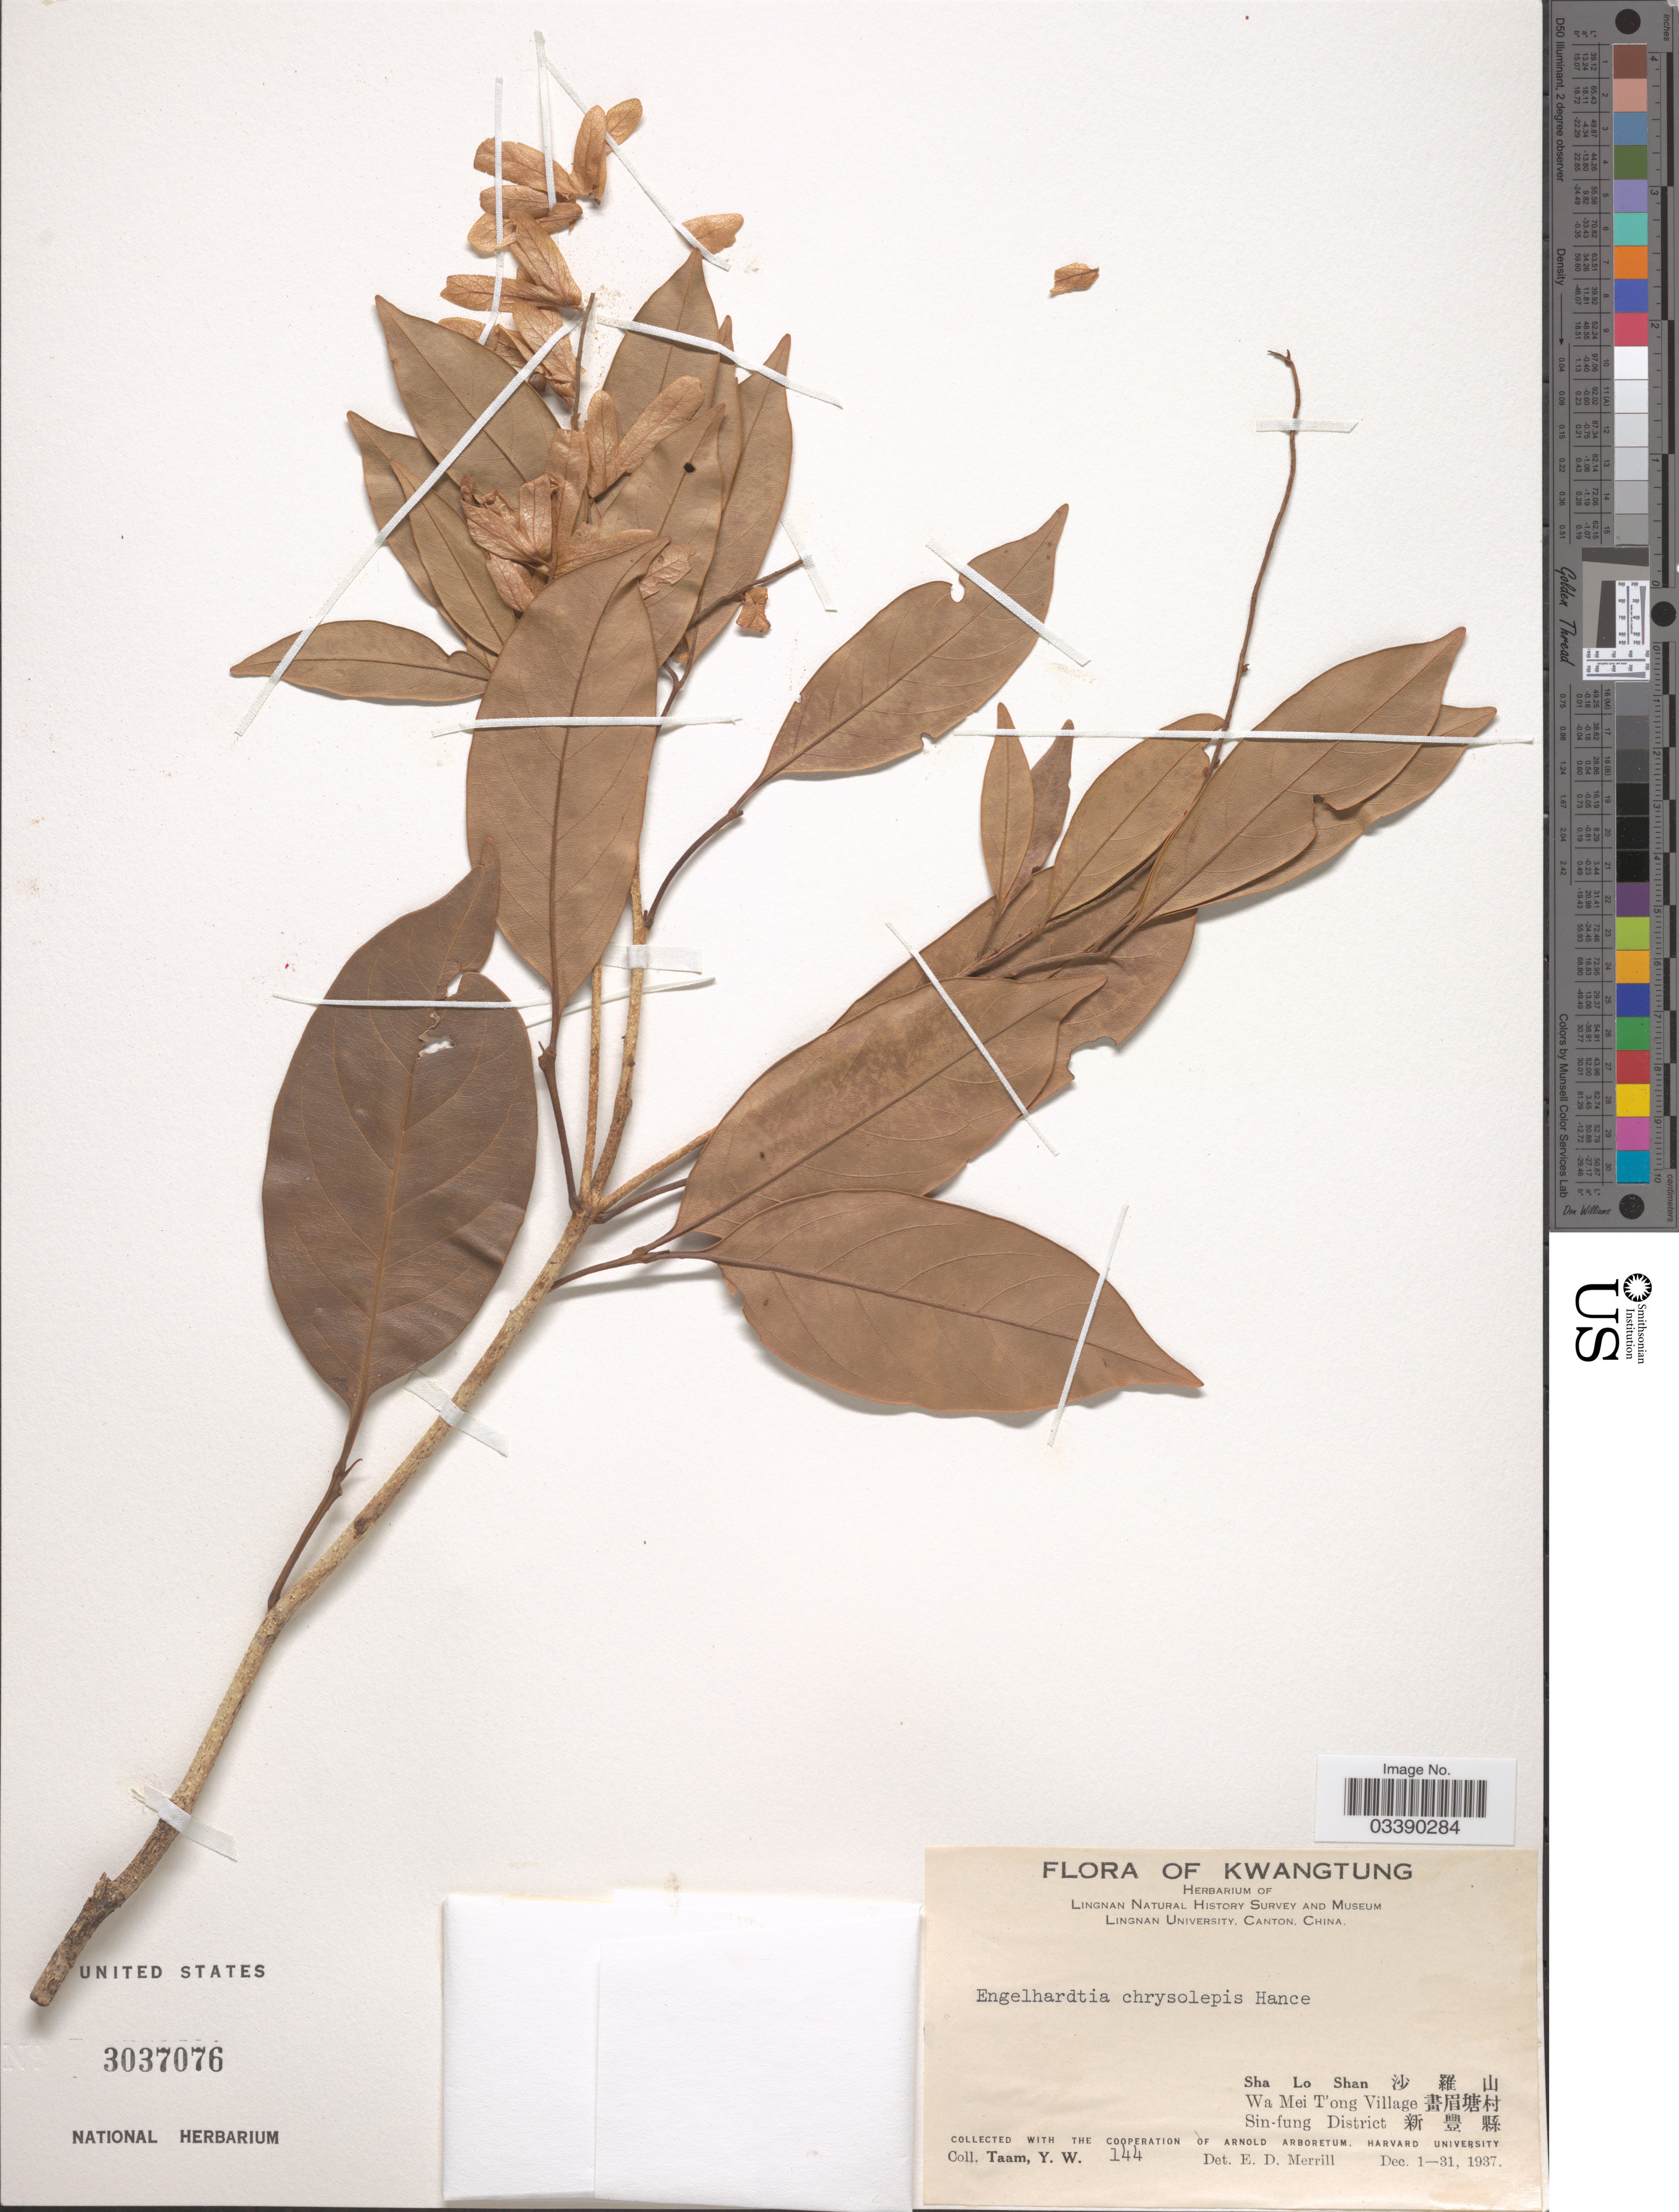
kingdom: Plantae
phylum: Tracheophyta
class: Magnoliopsida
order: Fagales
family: Juglandaceae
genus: Engelhardia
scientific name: Engelhardia roxburghiana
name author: Lindl.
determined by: Strong, Mark T., (BOT), Smithsonian Institution - National Museum of Natural History (UNITED STATES)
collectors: Y. W. Taam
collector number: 144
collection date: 1937-12-01/1937-12-31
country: China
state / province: Guangdong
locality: Kwatung.Sha Lo Shan Wa Mei T'ong Village Sin-fun District .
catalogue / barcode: US 3037076